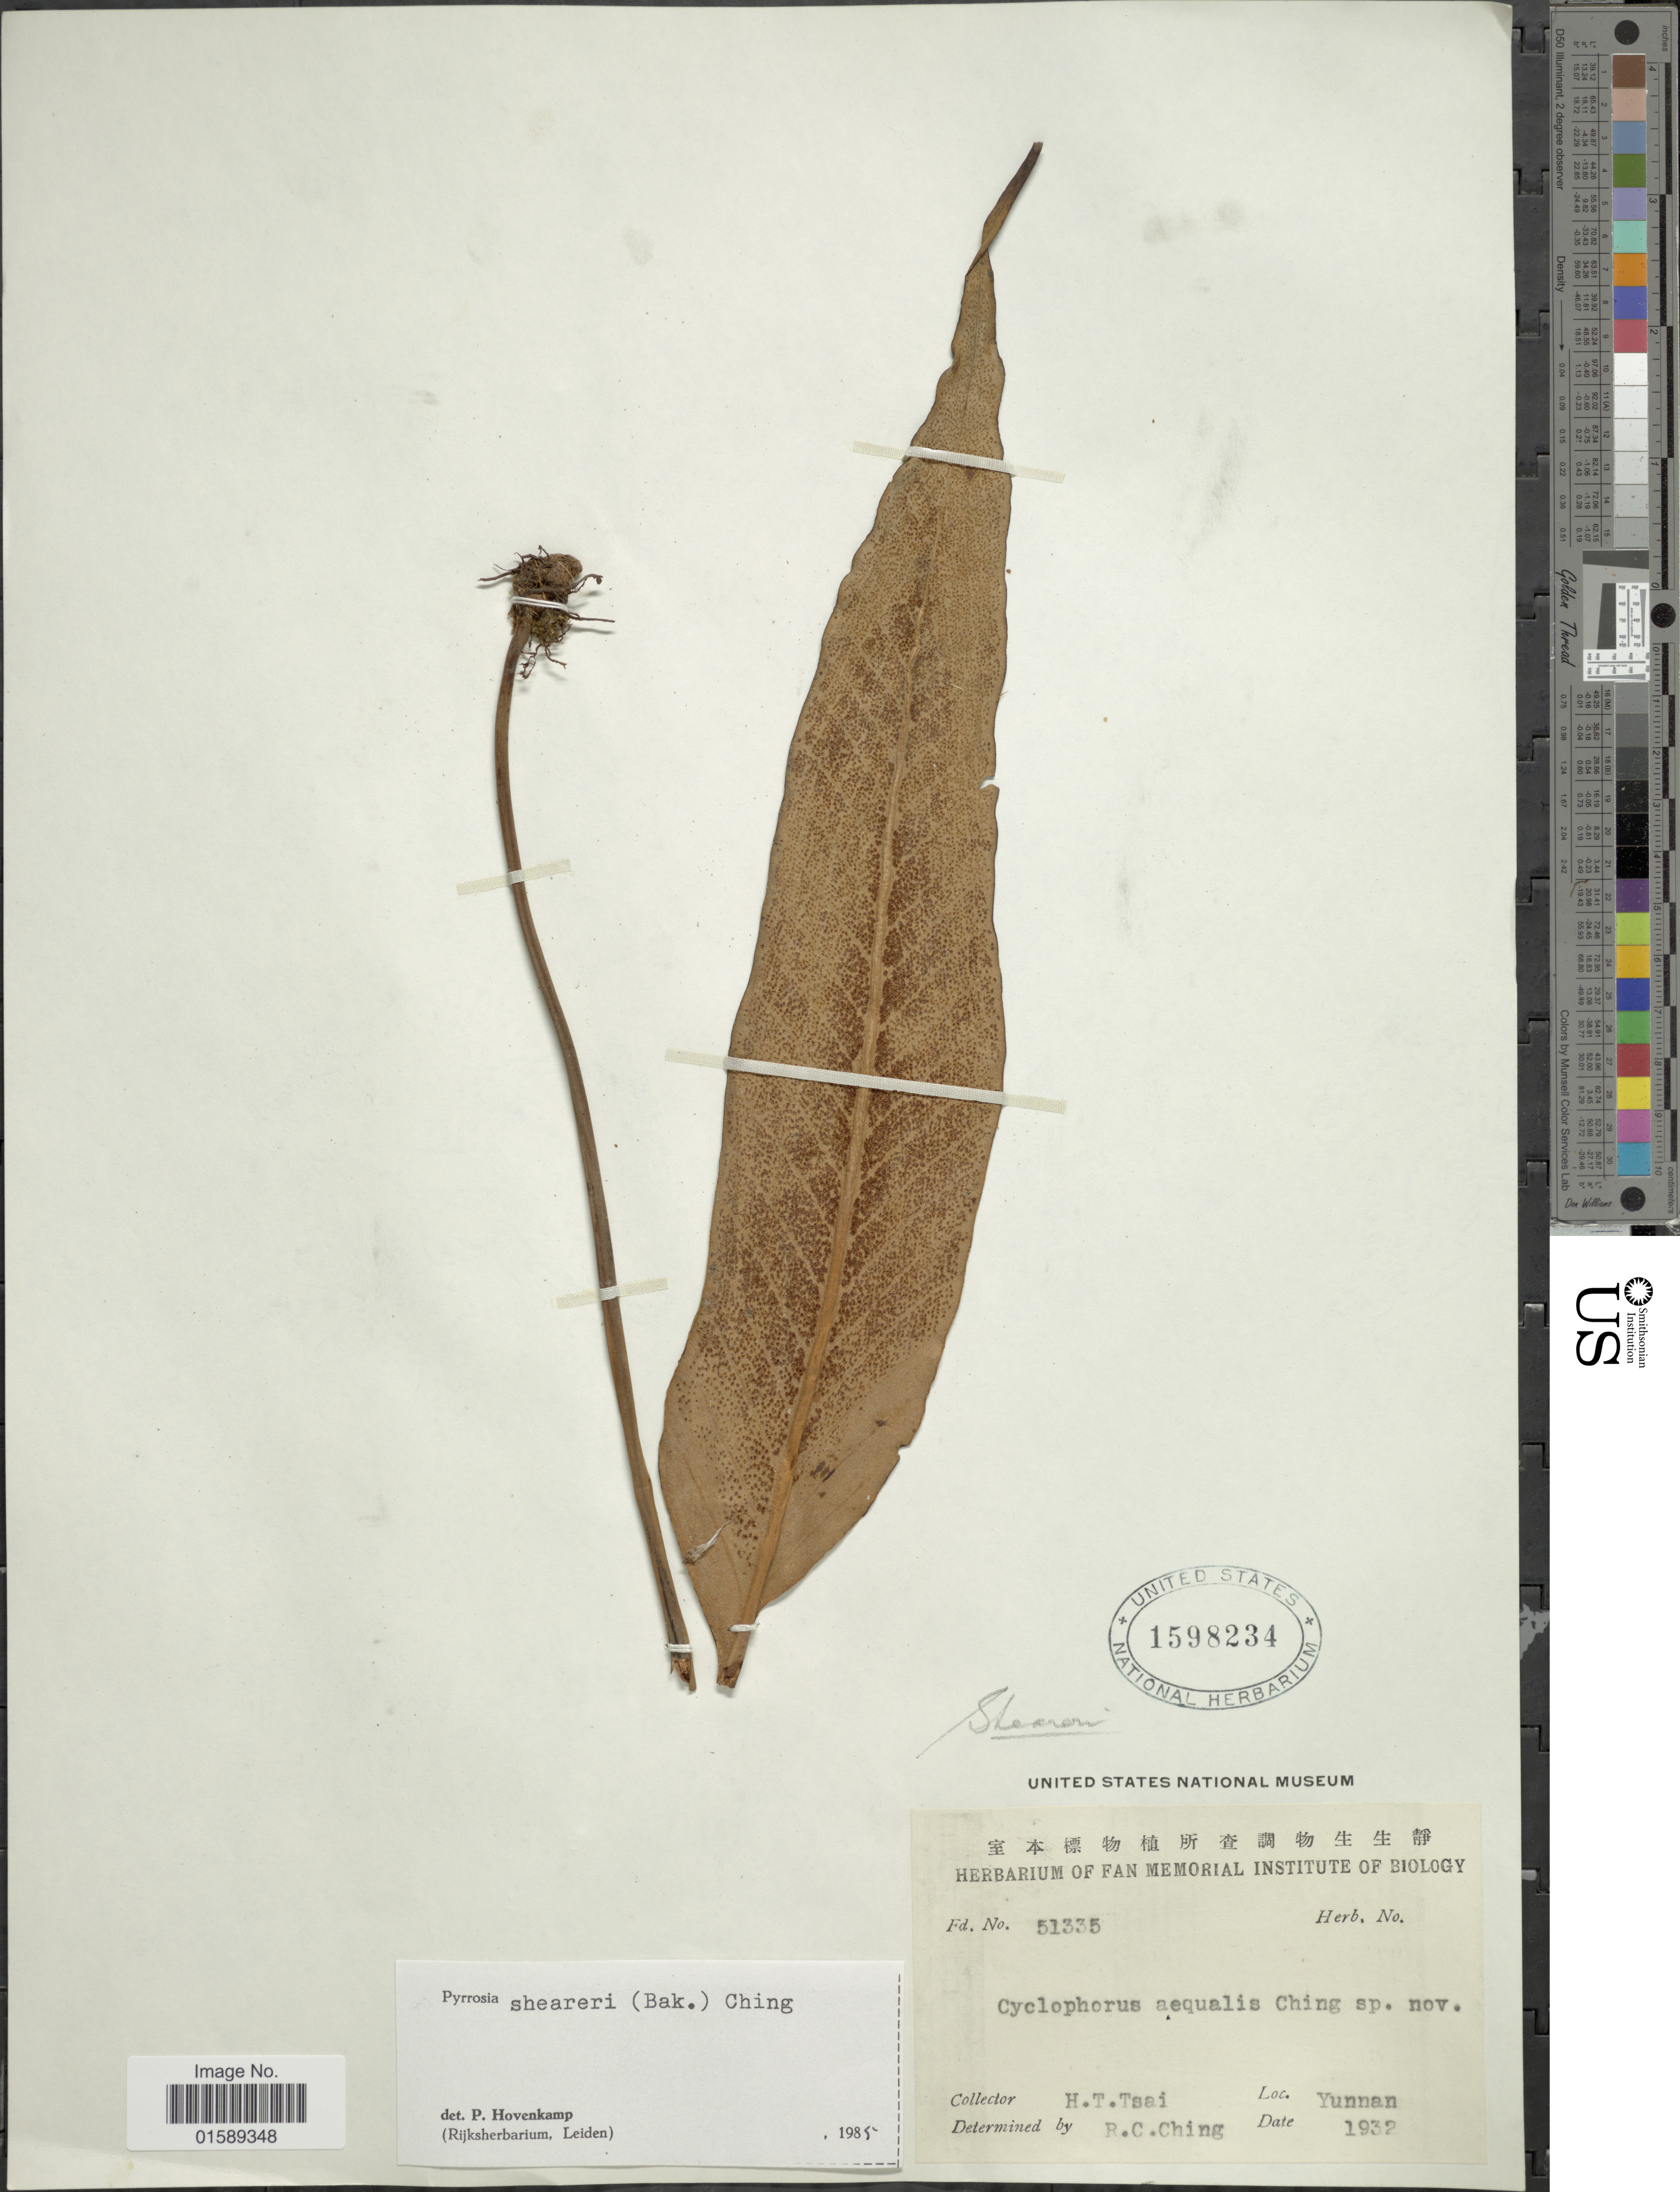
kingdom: Plantae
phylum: Tracheophyta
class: Polypodiopsida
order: Polypodiales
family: Polypodiaceae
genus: Pyrrosia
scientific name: Pyrrosia sheareri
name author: (Baker) Ching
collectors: H. Tsai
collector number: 51335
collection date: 1932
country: China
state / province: Yunnan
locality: Yunnan.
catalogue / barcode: US 1598234